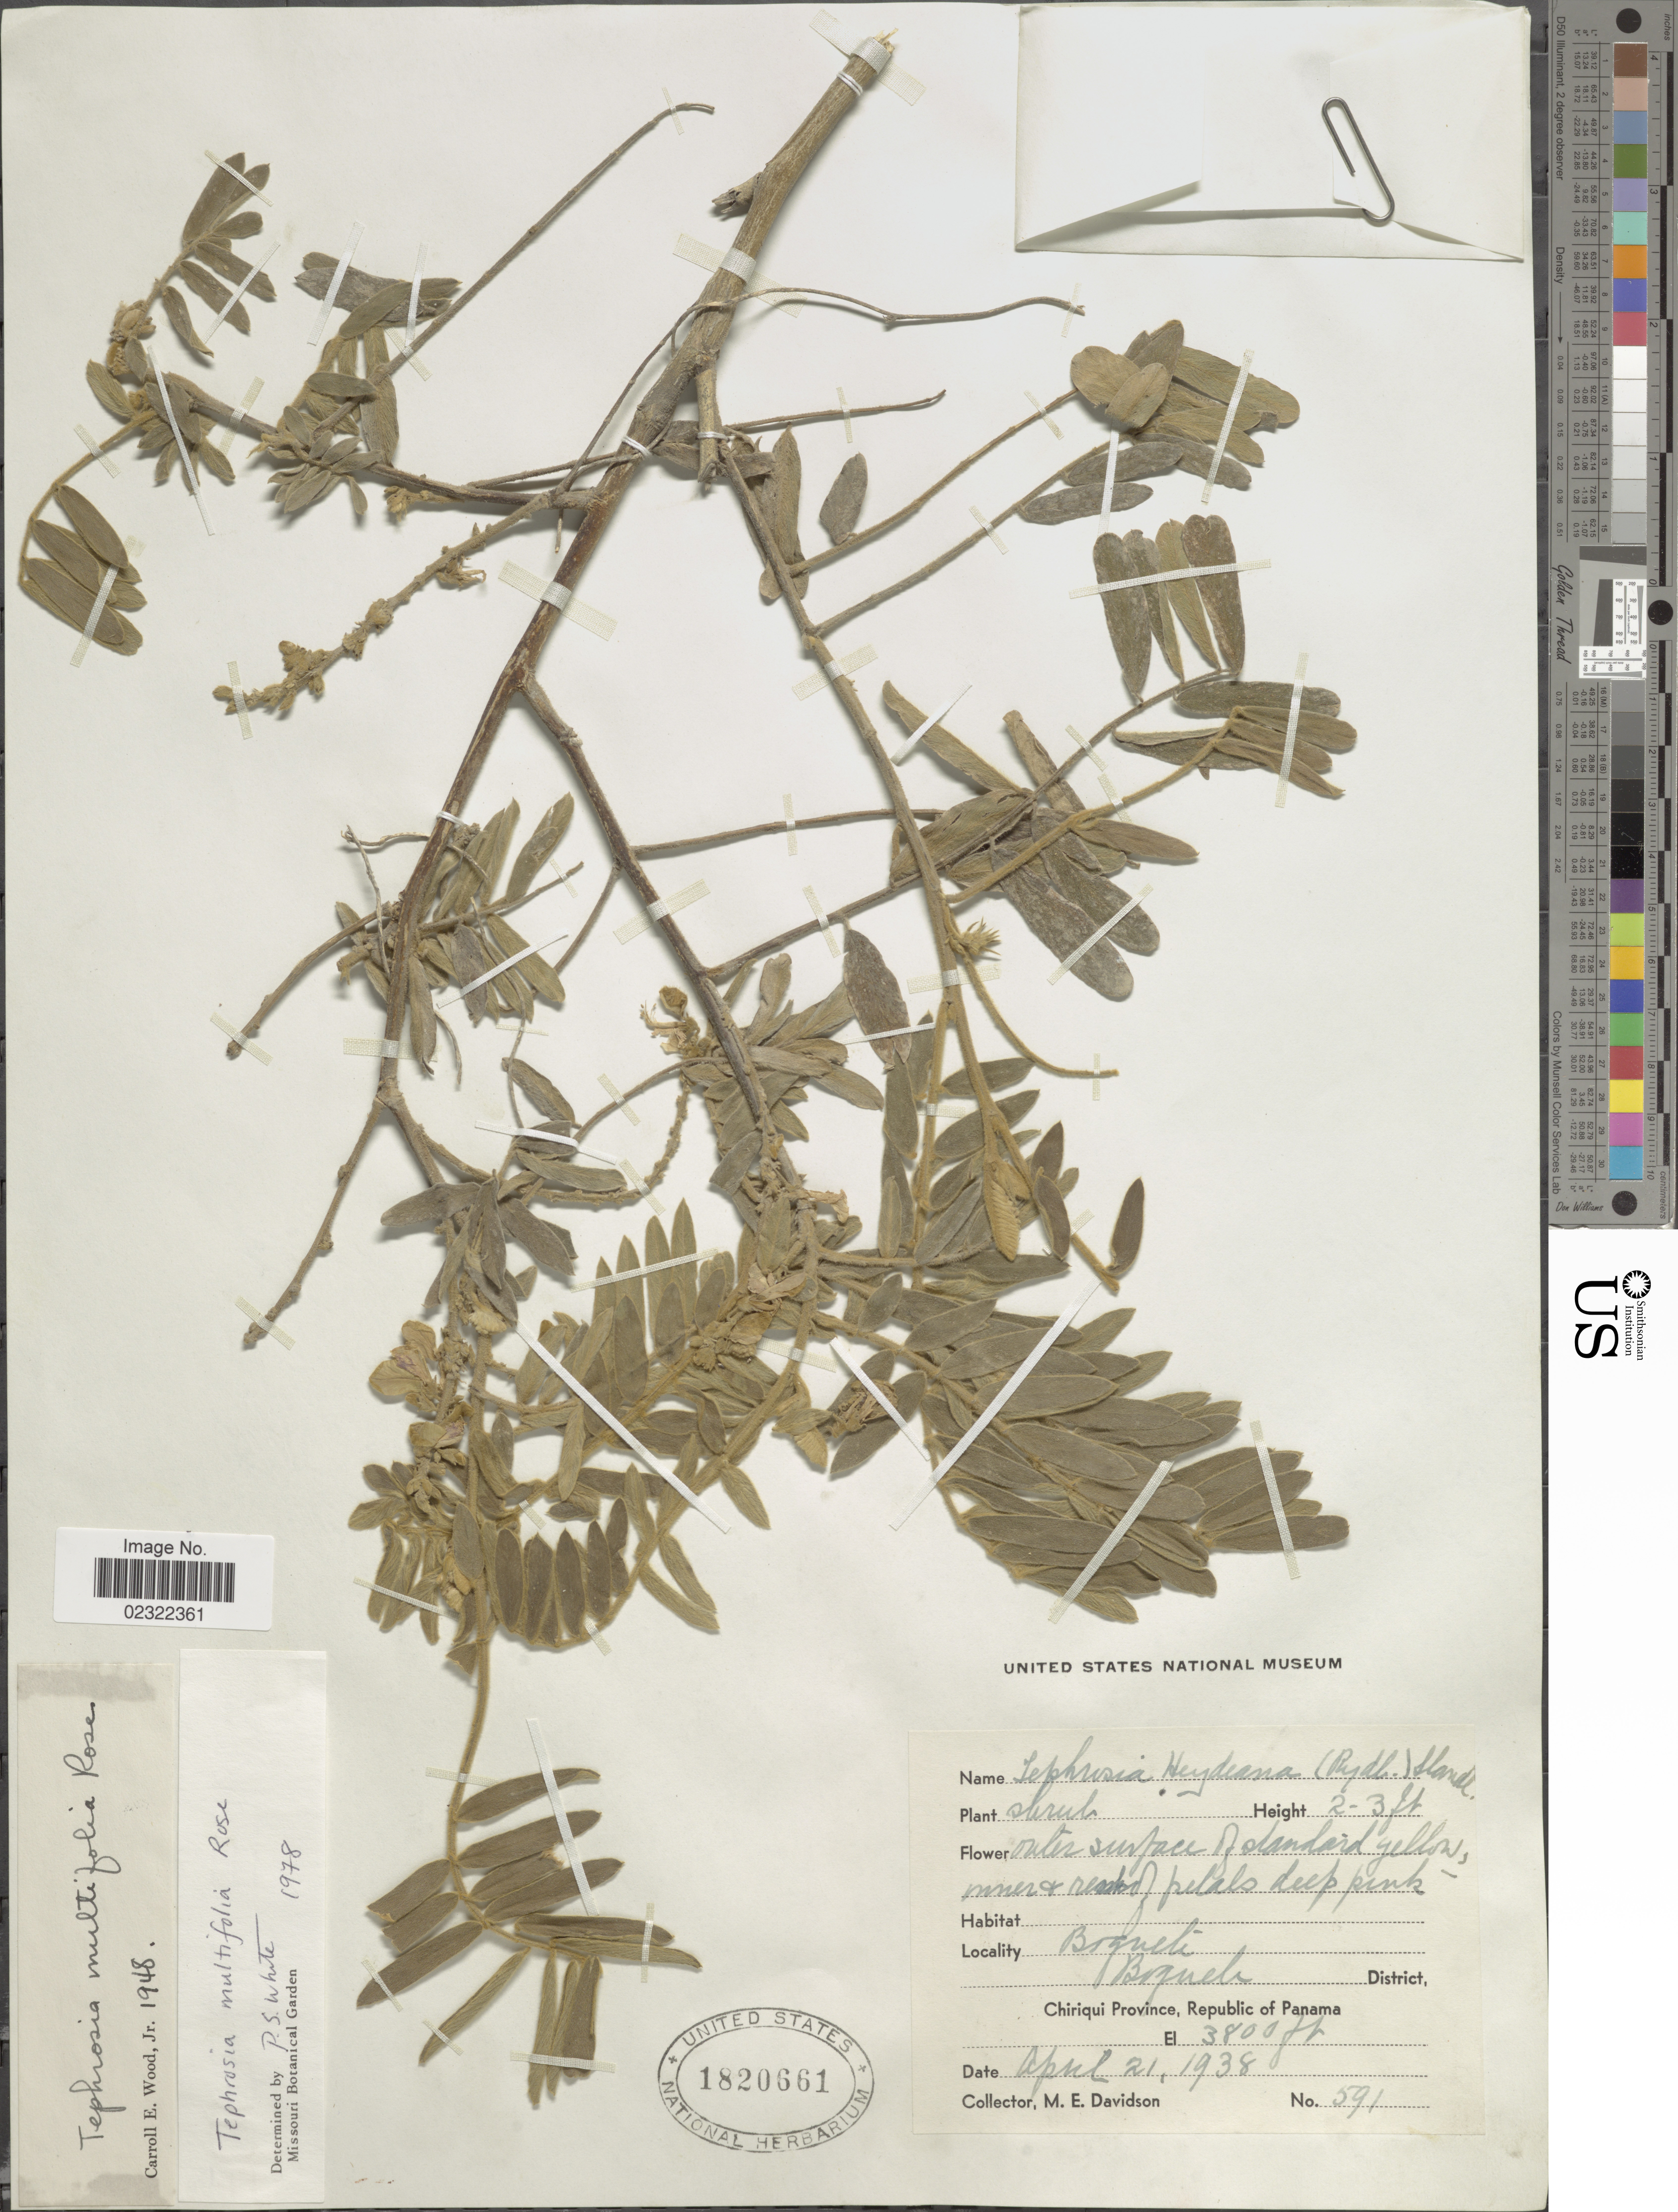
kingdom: Plantae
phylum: Tracheophyta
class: Magnoliopsida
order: Fabales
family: Fabaceae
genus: Tephrosia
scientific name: Tephrosia multifolia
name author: Rose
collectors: M. E. Davidson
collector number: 591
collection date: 1938-04-21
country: Panama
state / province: Chiriqui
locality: Boquete, Chiriqui Province, Republic of Panama.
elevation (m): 1158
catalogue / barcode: US 1820661